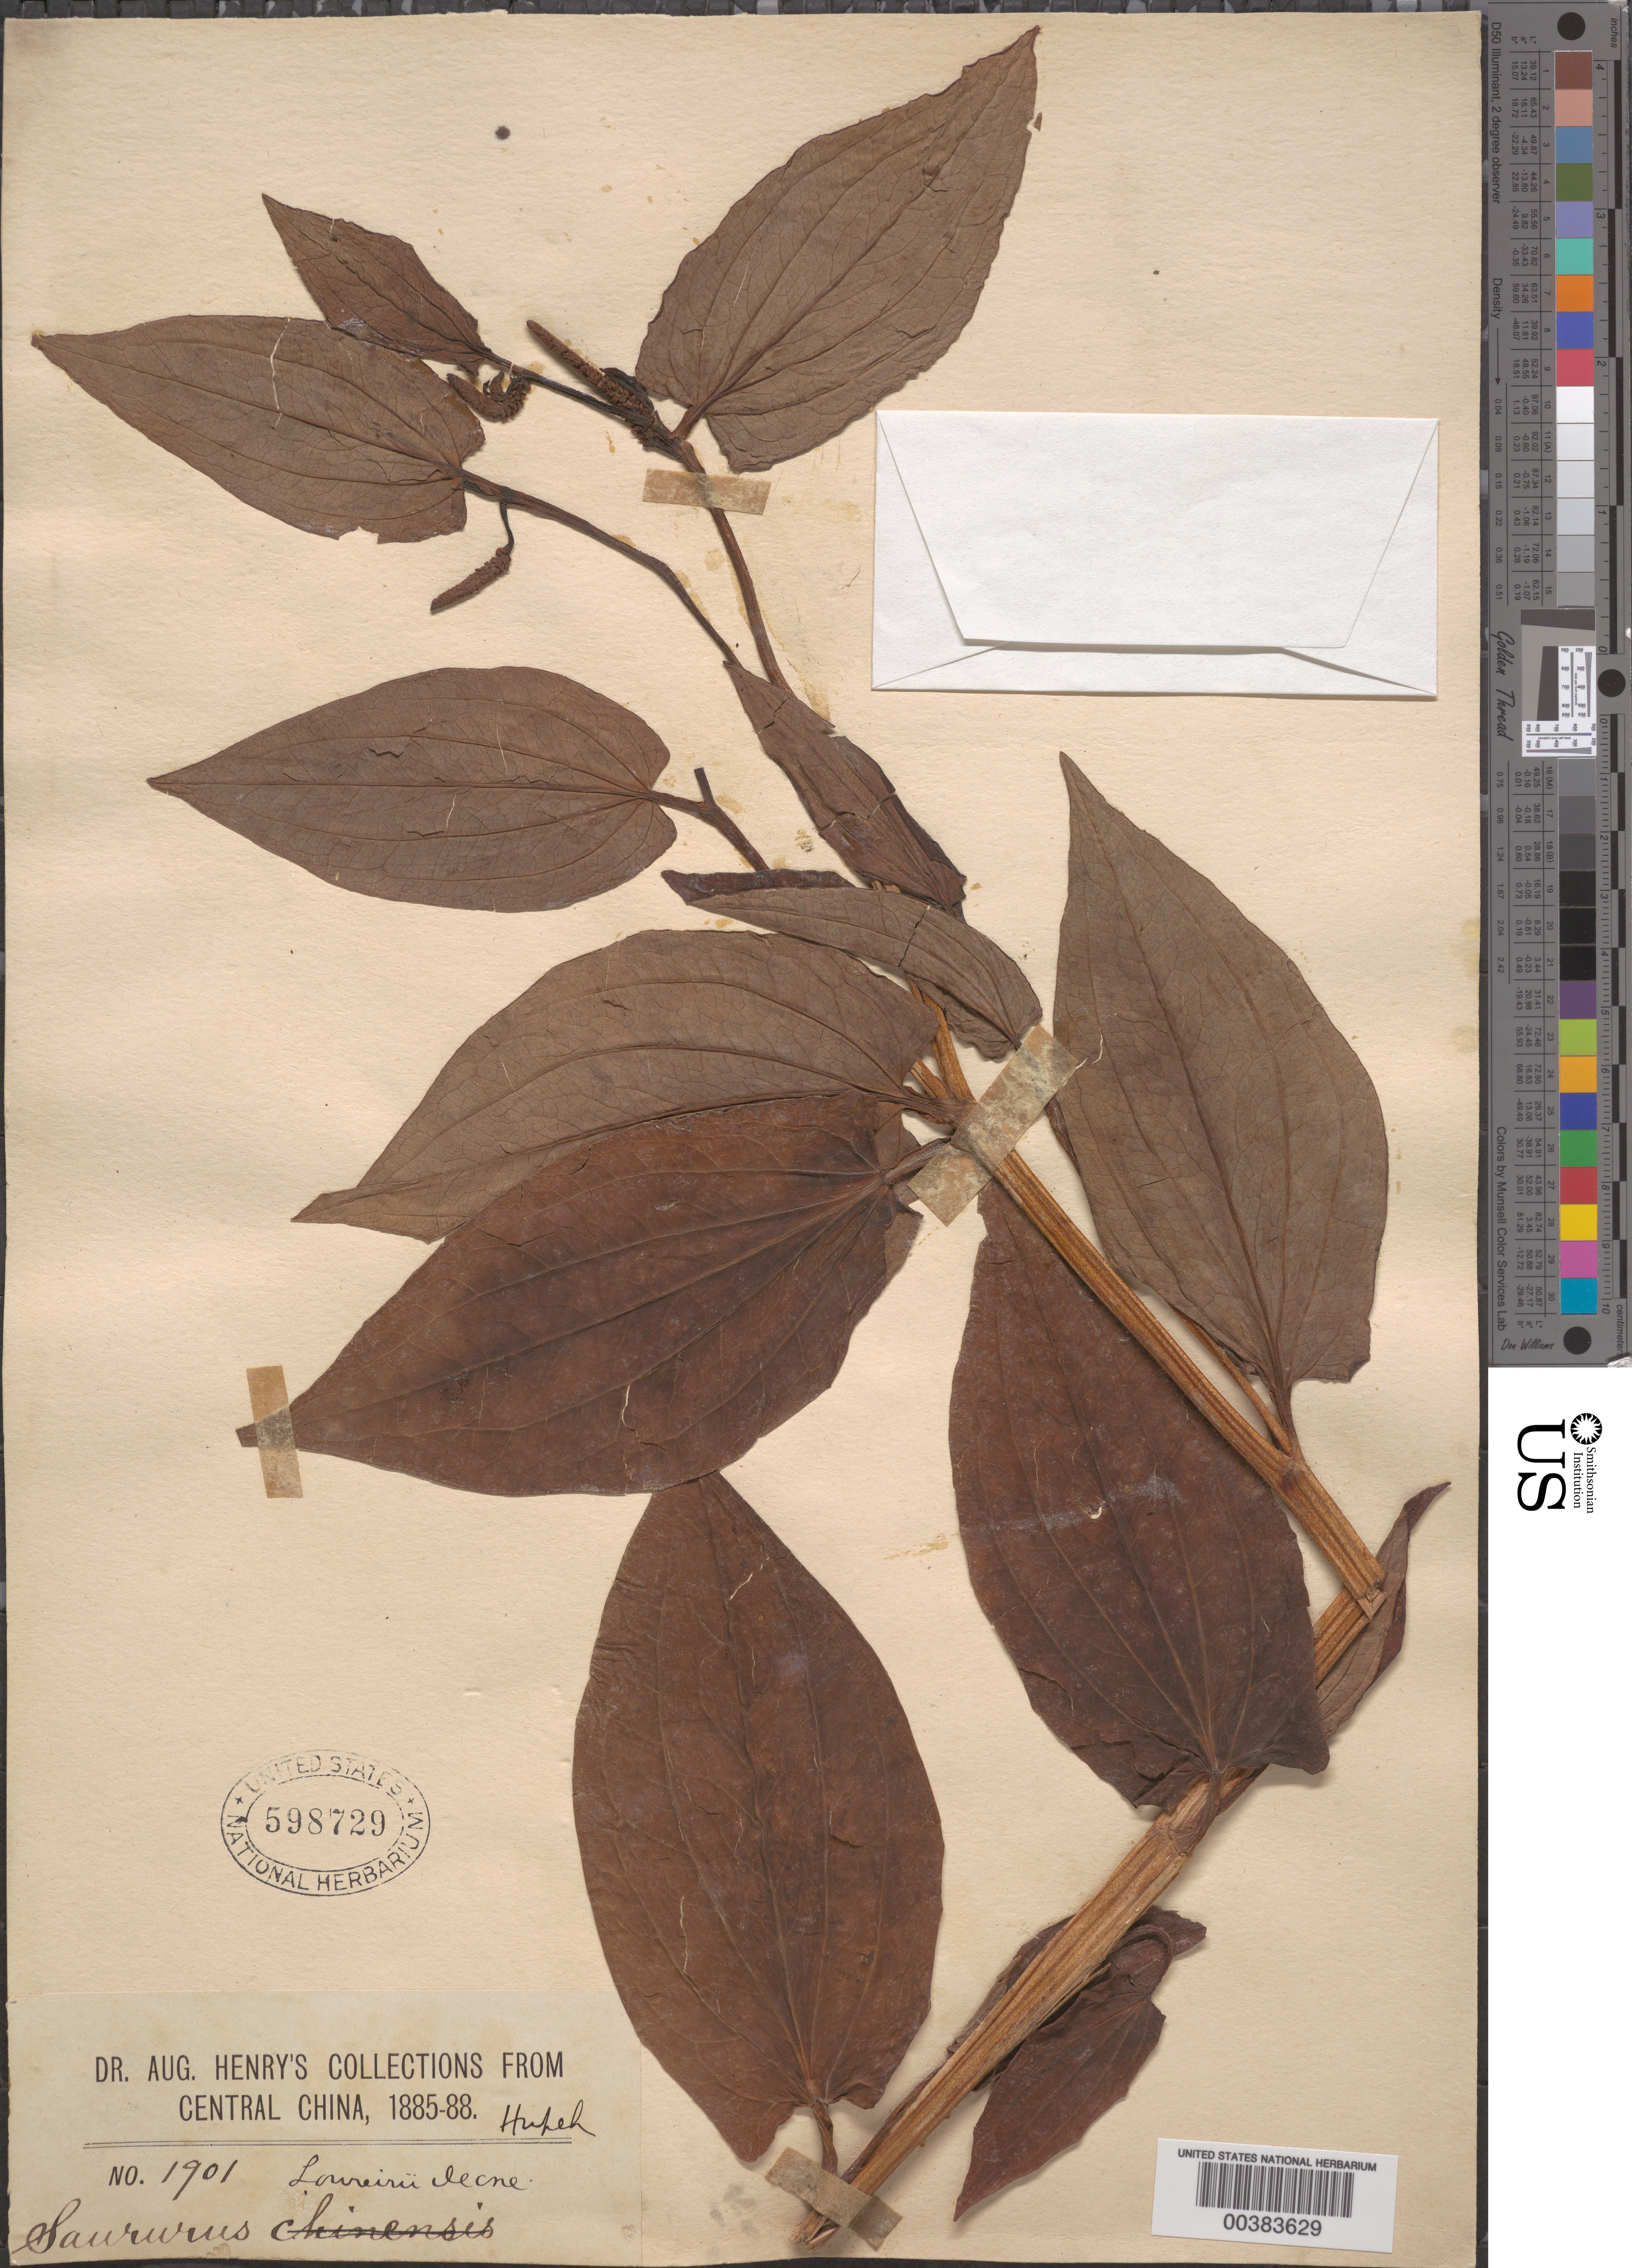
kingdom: Plantae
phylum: Tracheophyta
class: Magnoliopsida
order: Piperales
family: Saururaceae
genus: Saururus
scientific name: Saururus chinensis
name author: (Lour.) Baill.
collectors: A. Henry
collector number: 1901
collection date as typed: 1885 to -- -- 1888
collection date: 1885/1888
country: China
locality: Central china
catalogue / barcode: US 598729